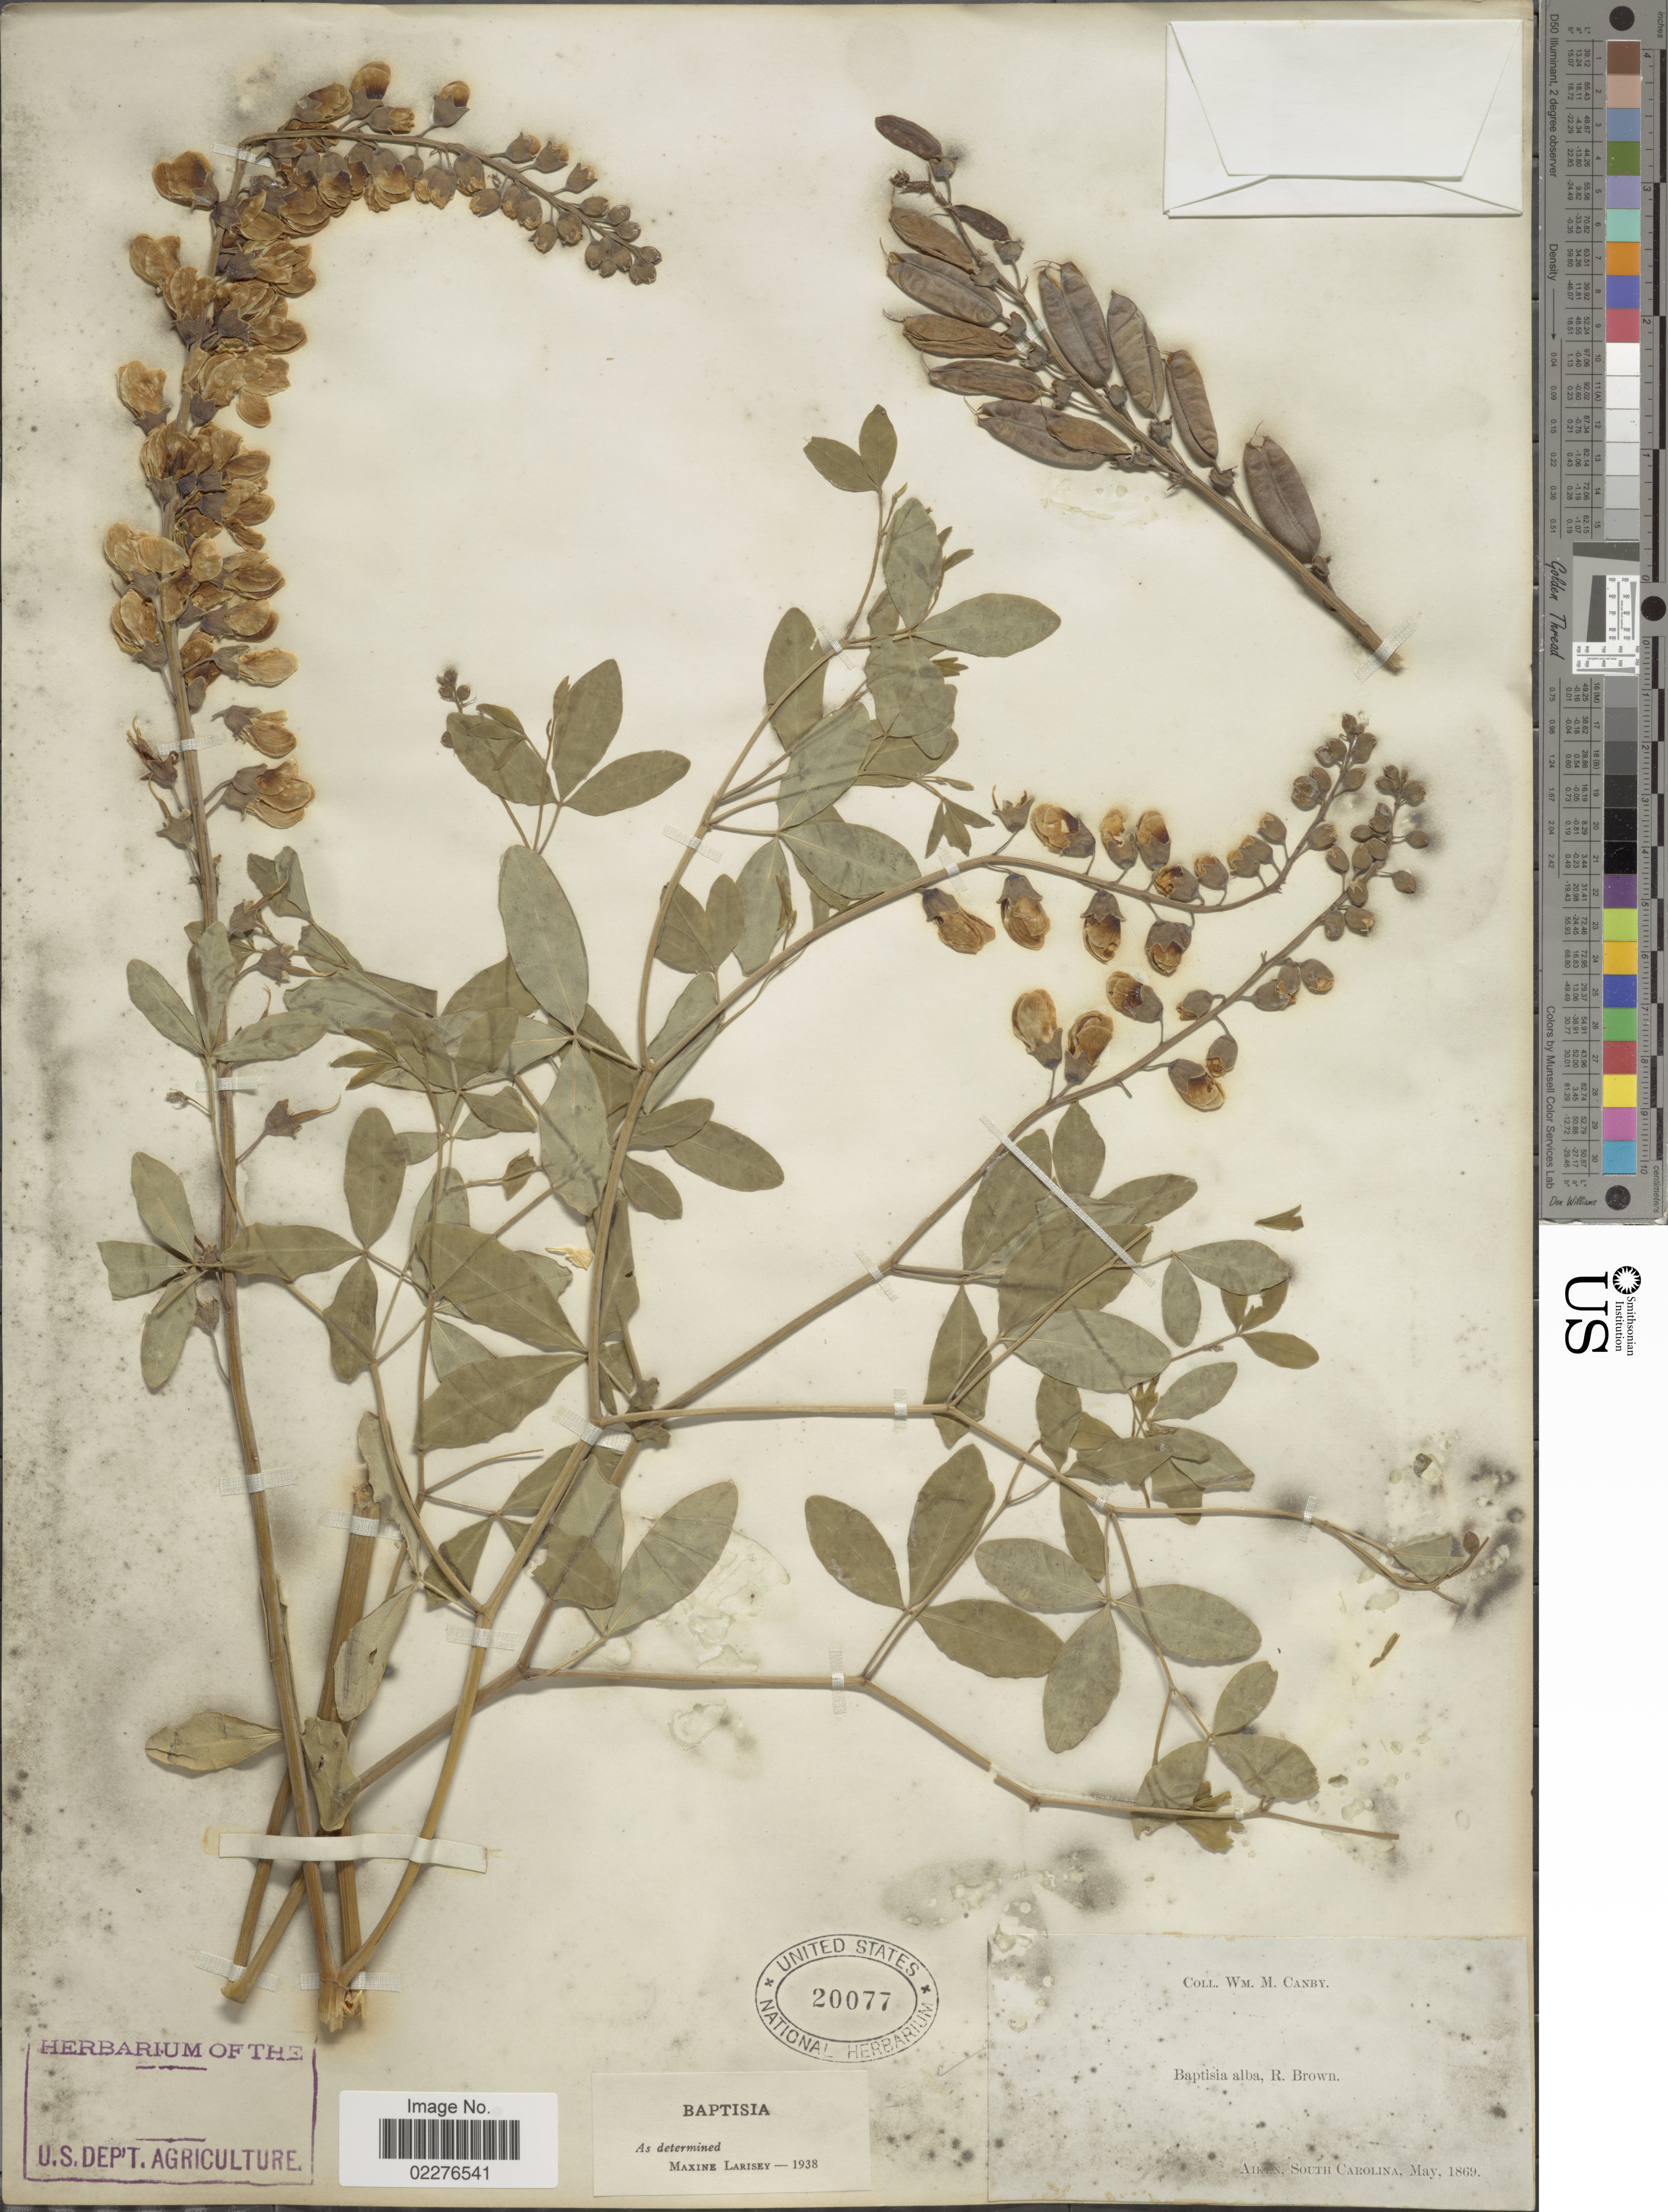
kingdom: Plantae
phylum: Tracheophyta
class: Magnoliopsida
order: Fabales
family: Fabaceae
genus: Baptisia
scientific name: Baptisia alba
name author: (L.) Vent.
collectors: W. M. Canby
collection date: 1869-05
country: United States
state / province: South Carolina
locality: Aiken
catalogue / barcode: US 20077